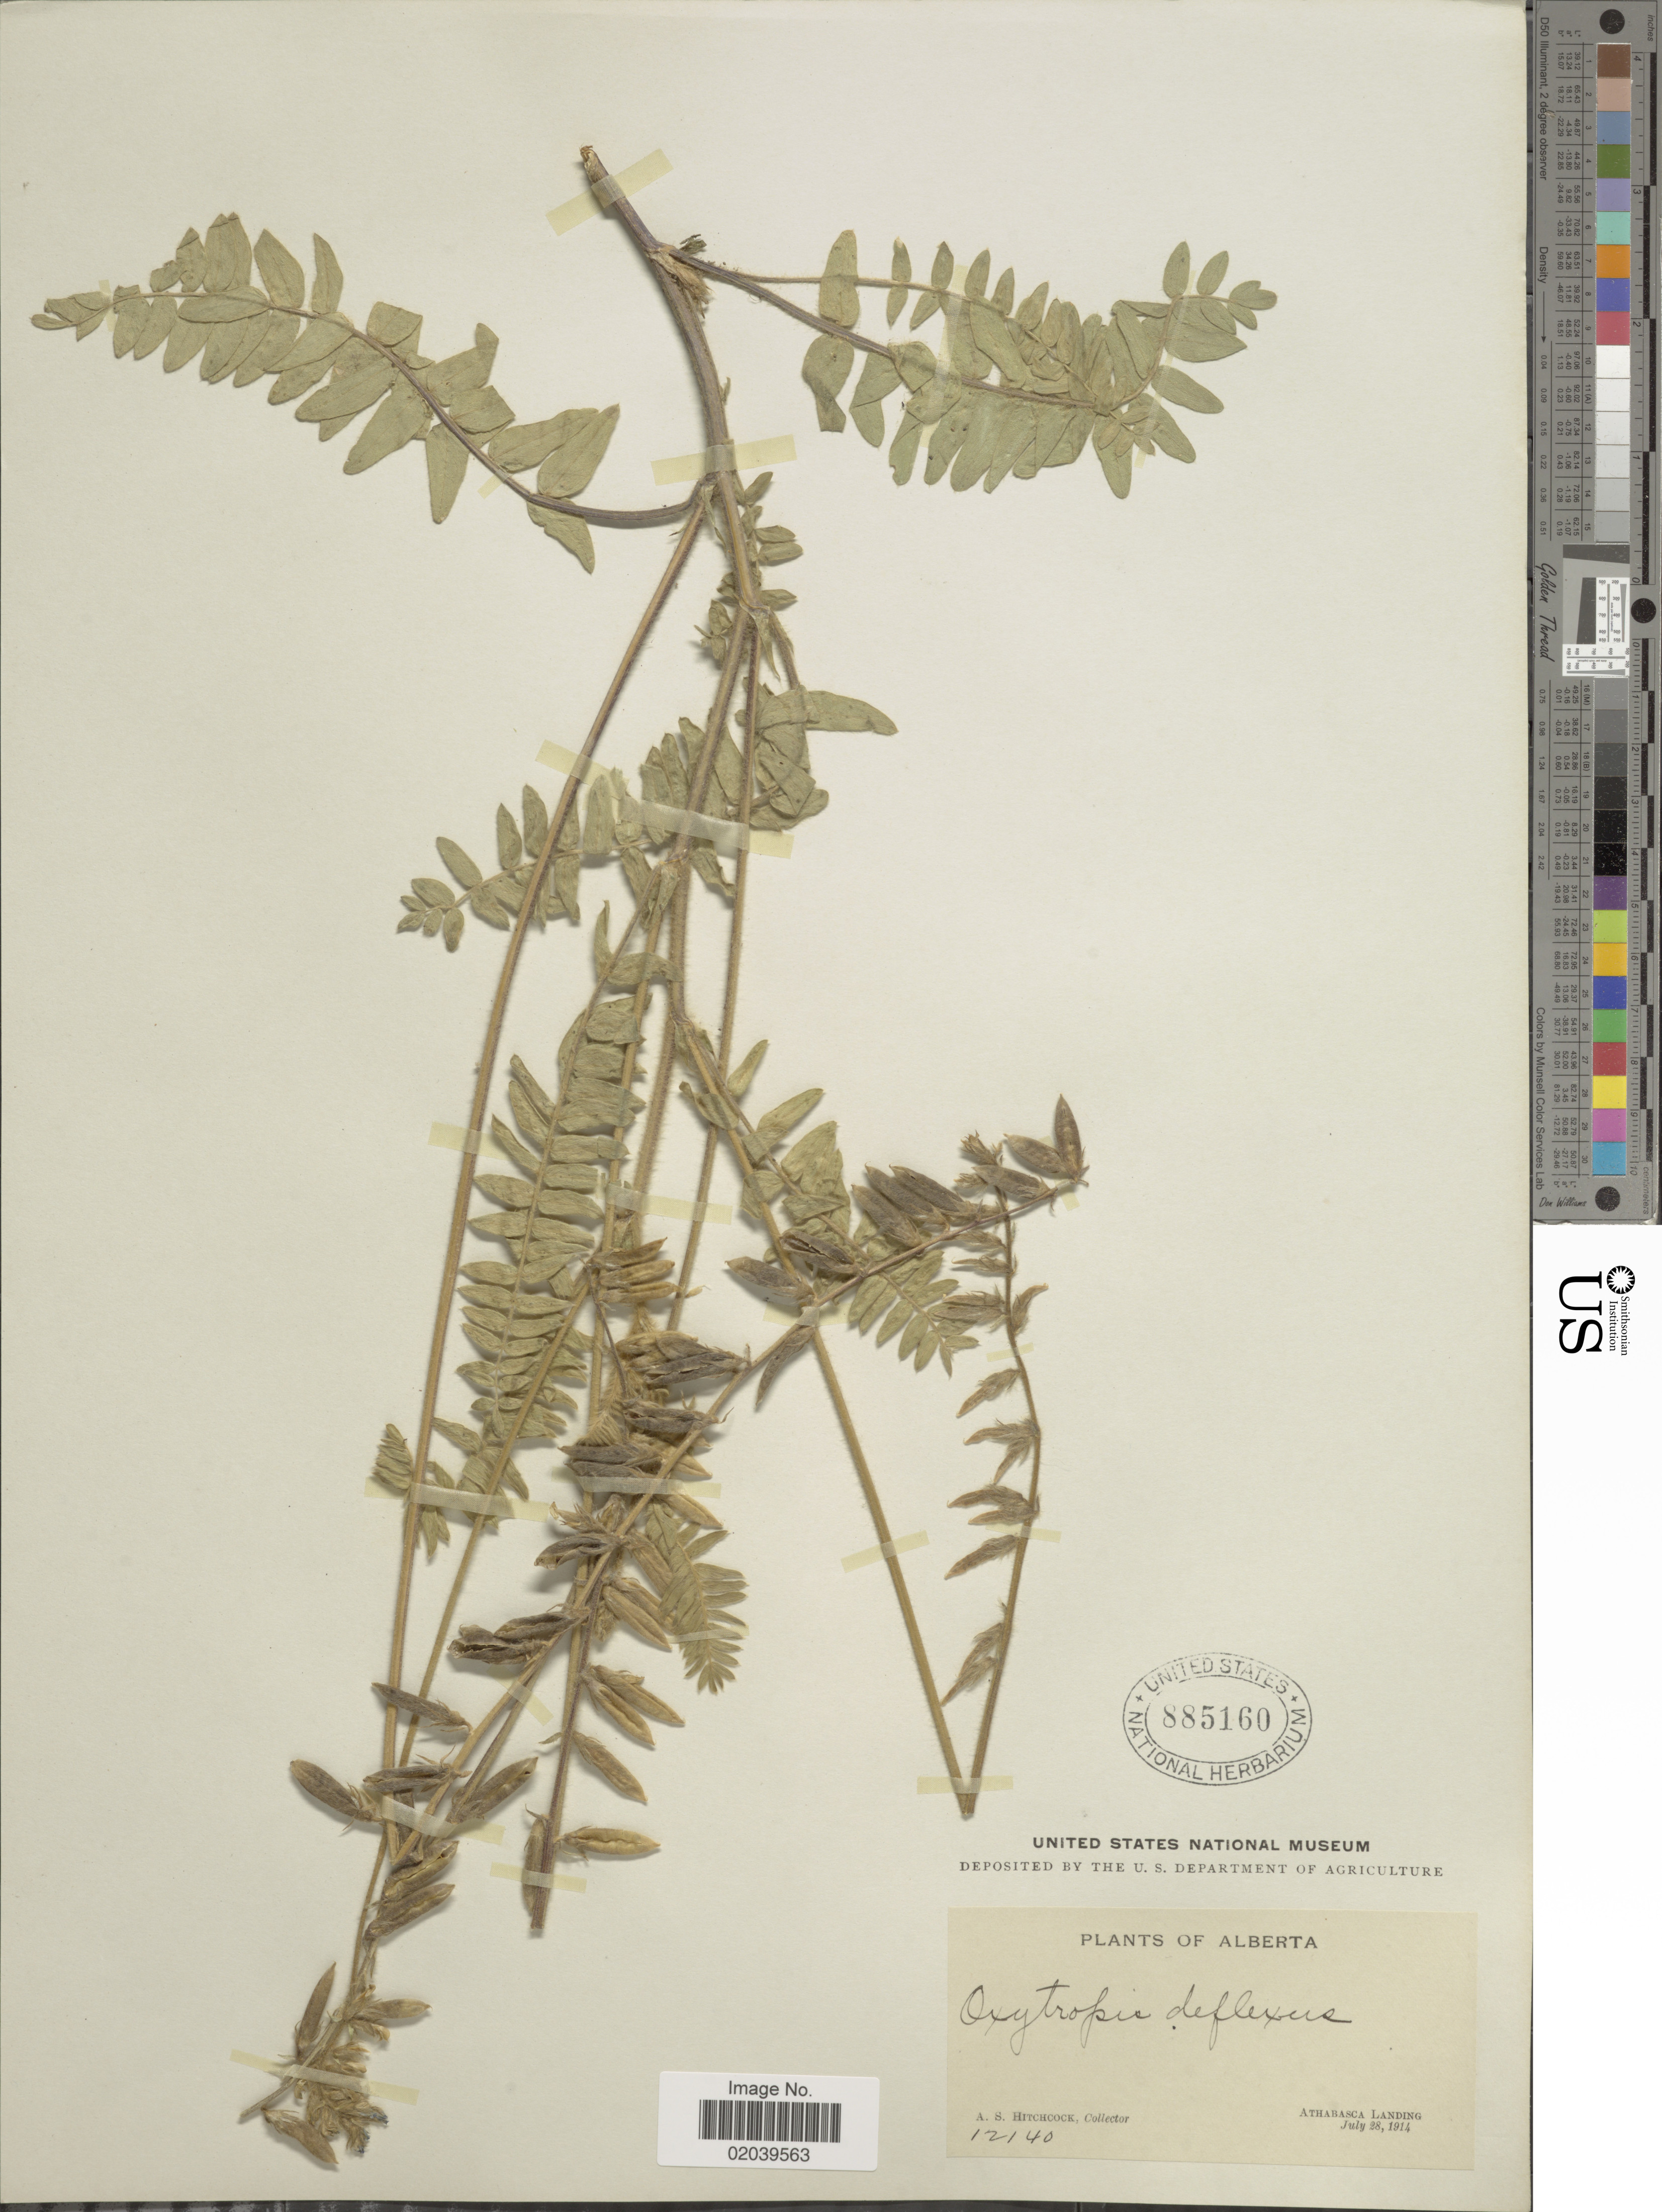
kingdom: Plantae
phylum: Tracheophyta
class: Magnoliopsida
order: Fabales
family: Fabaceae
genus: Oxytropis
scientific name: Oxytropis deflexa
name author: (Pall.) DC.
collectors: A. S. Hitchcock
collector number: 12140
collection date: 1914-07-28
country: Canada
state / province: Alberta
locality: Athabasca Landing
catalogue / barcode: US 885160